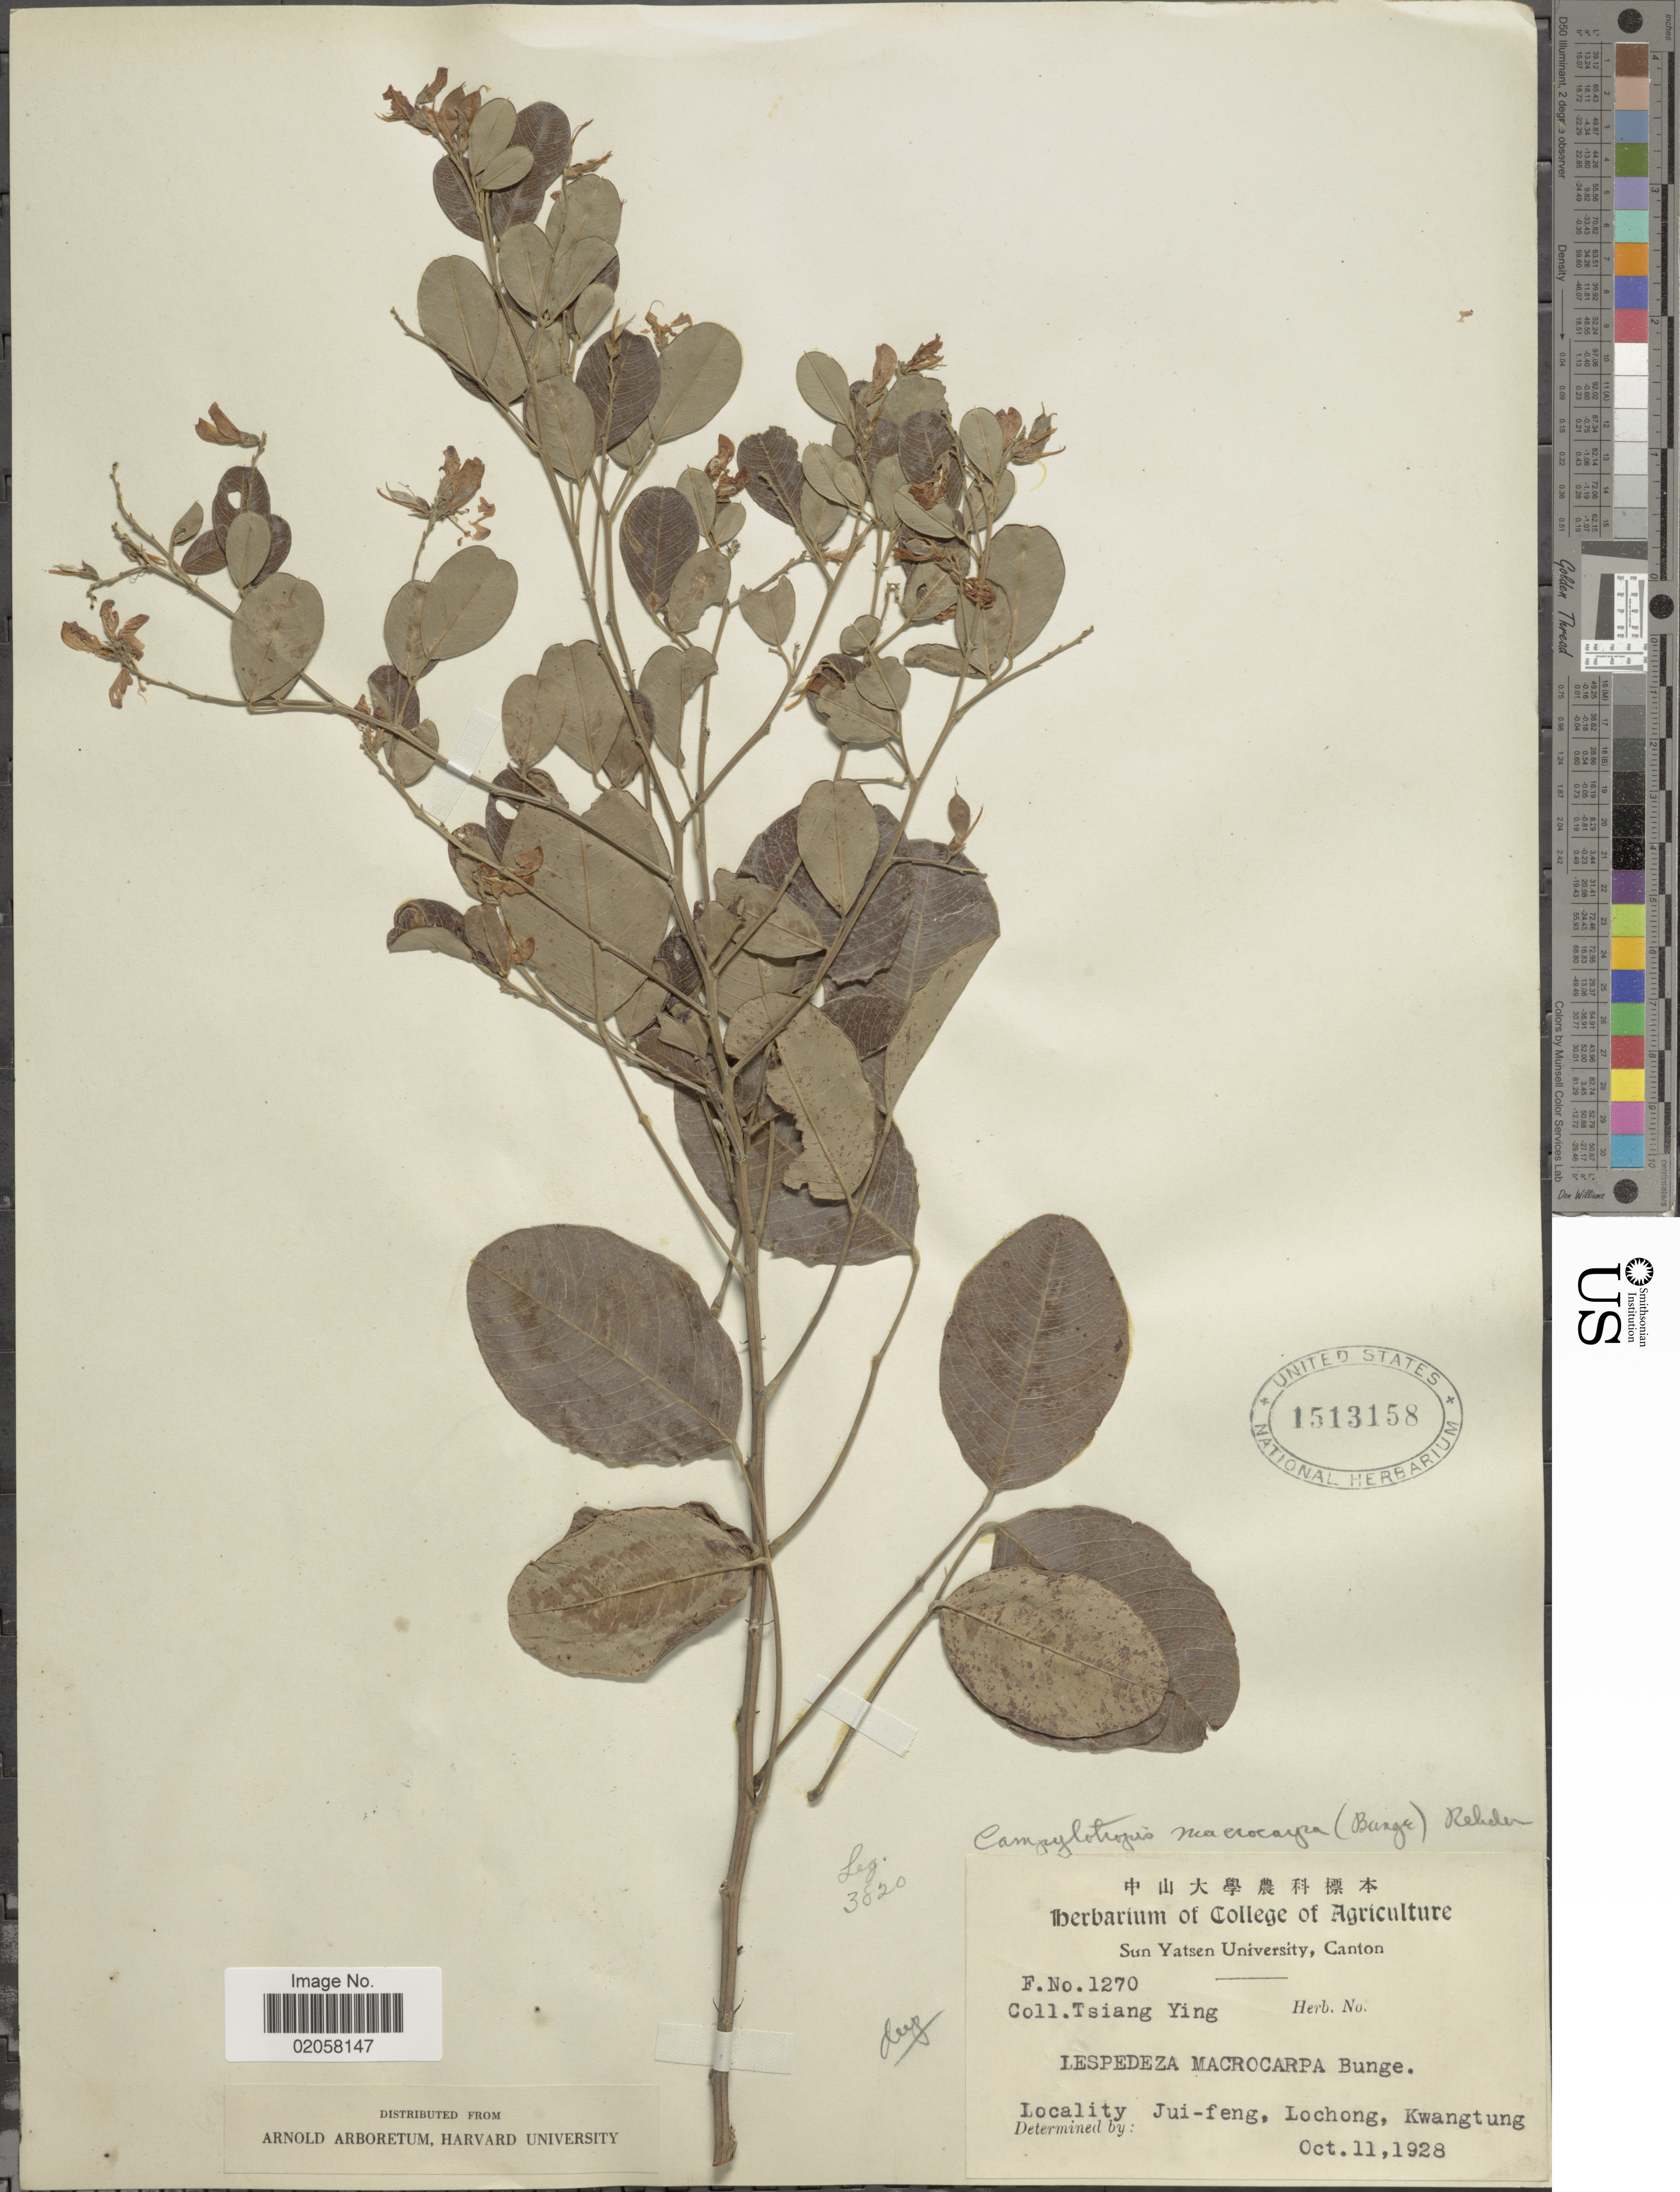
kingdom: Plantae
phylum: Tracheophyta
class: Magnoliopsida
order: Fabales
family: Fabaceae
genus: Campylotropis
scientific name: Campylotropis macrocarpa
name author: H. Ohashi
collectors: Y. Tsiang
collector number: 1270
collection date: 1928-10-11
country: China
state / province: Guangdong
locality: Jui-feng, Lochong, Kwangtung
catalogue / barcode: US 1513158